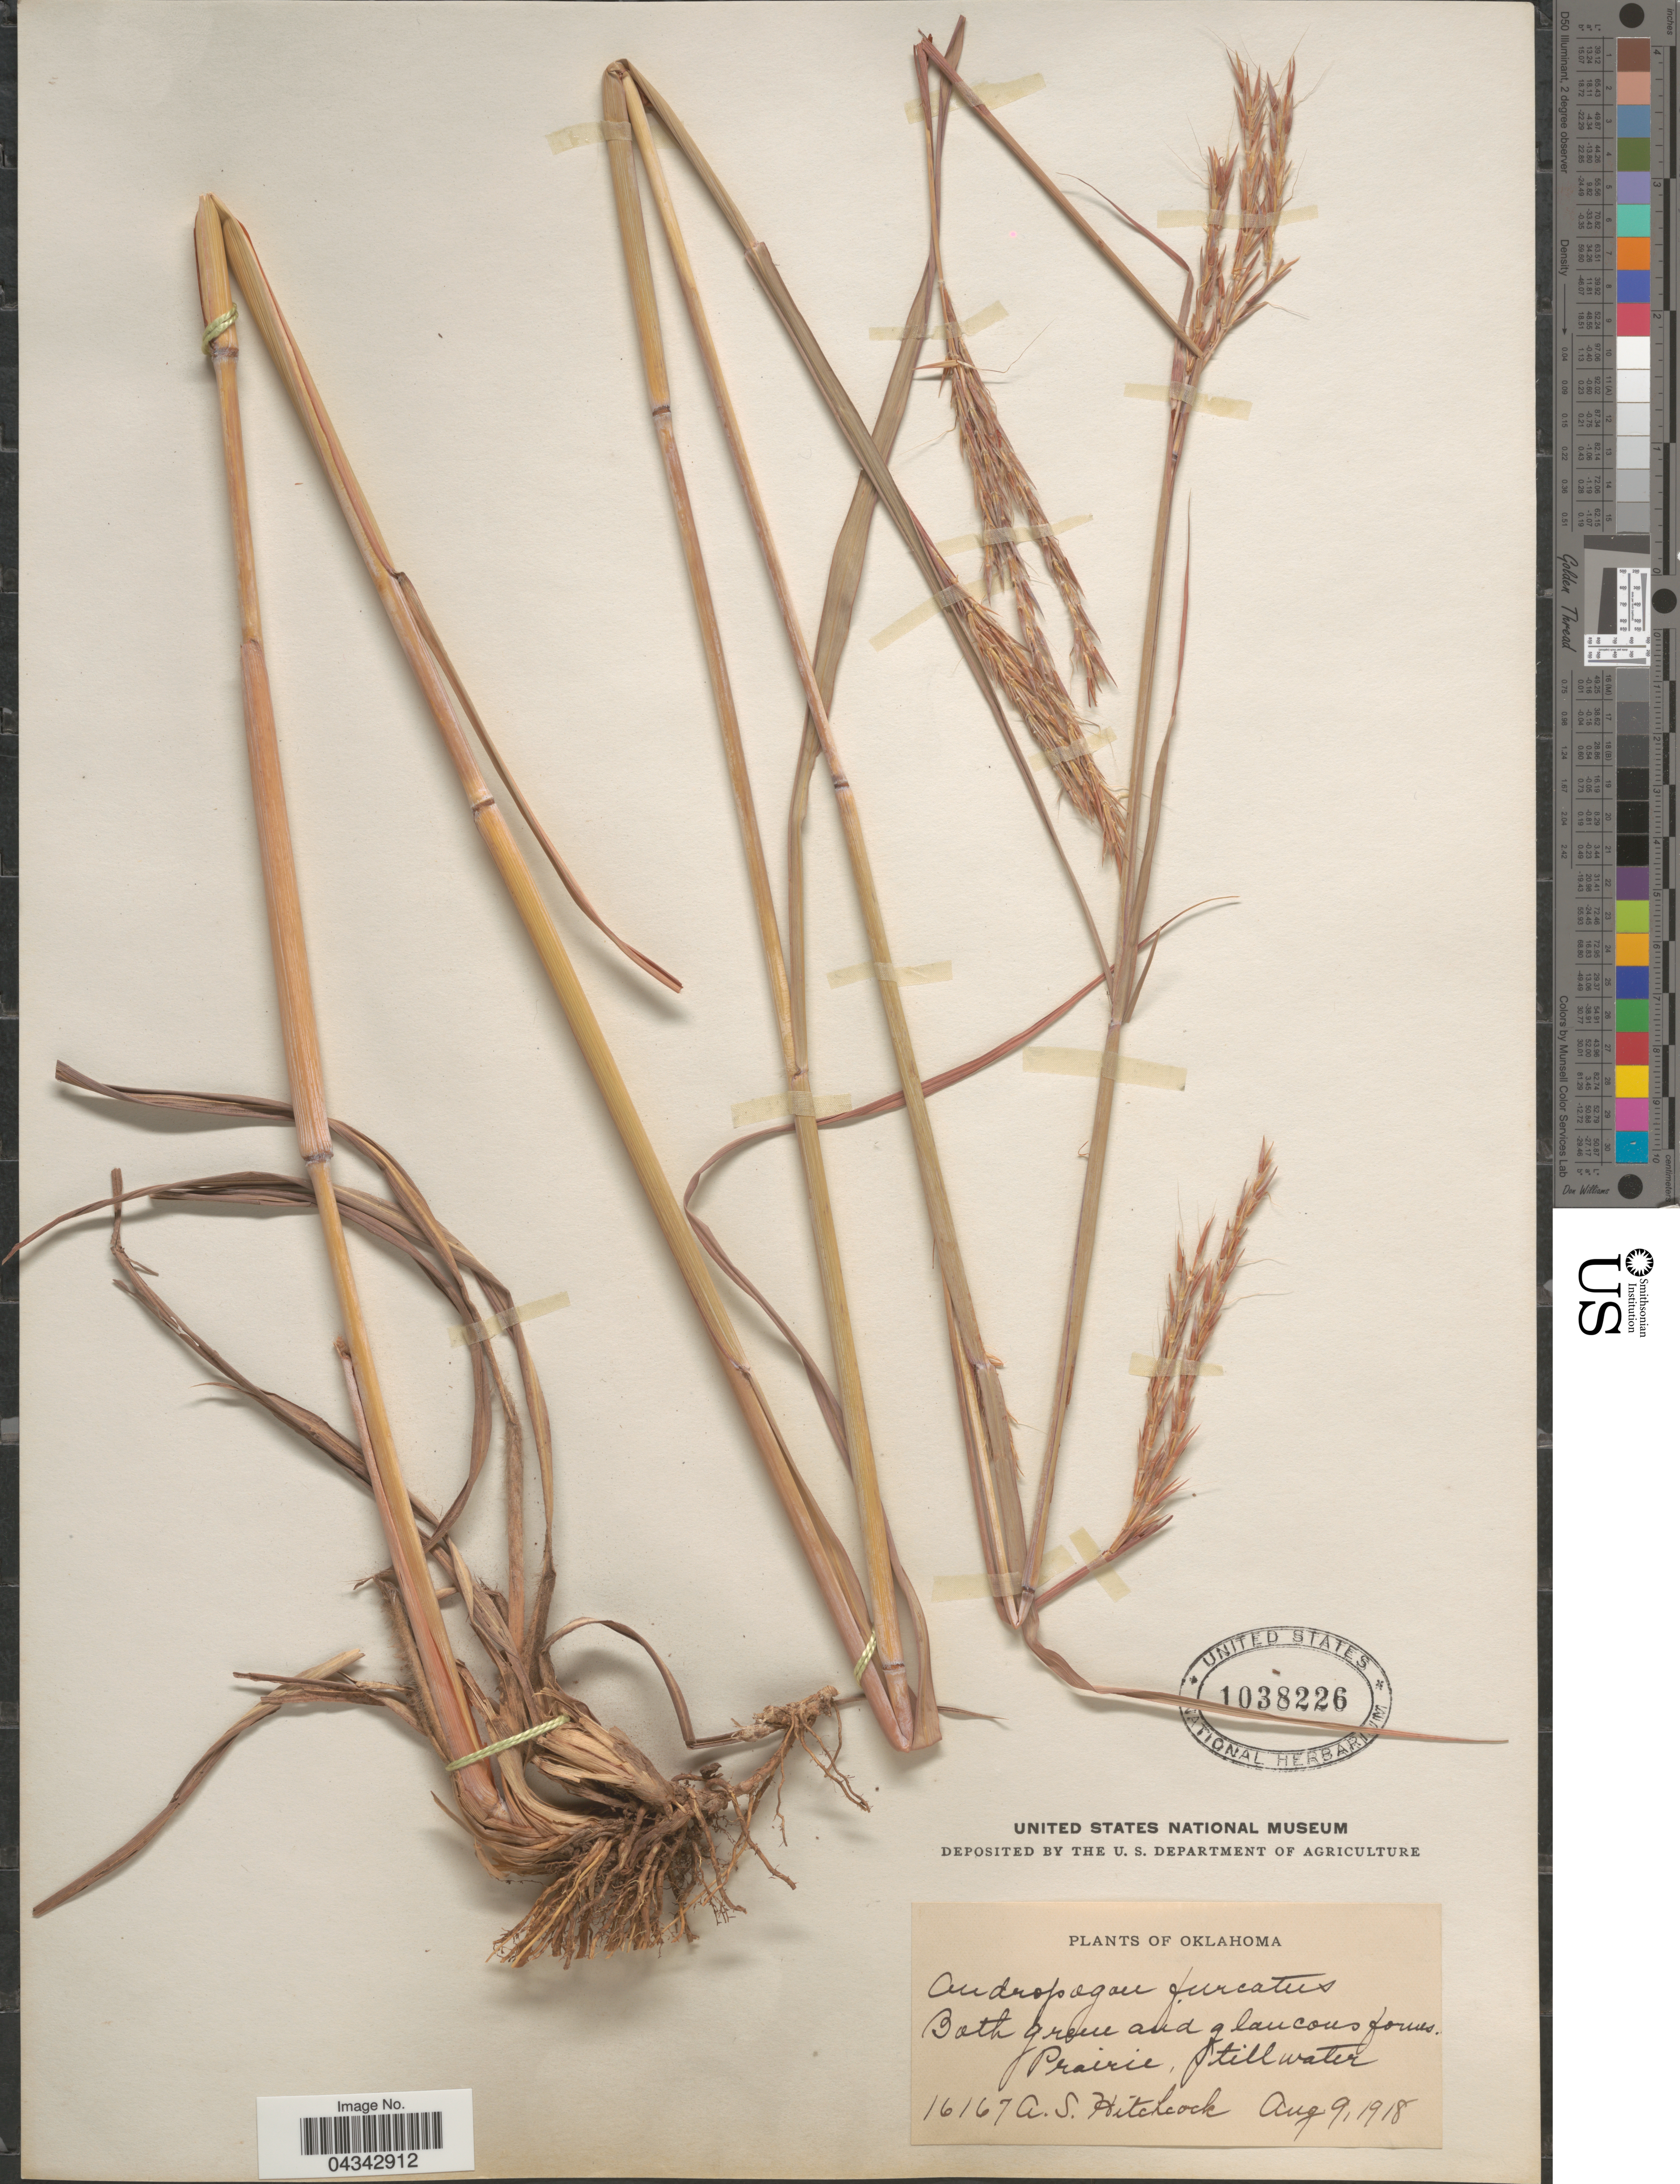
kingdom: Plantae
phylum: Tracheophyta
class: Liliopsida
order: Poales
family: Poaceae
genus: Andropogon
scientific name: Andropogon gerardii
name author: Vitman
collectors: A. S. Hitchcock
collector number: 16167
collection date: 1918-08-09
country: United States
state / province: Oklahoma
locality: Stillwater.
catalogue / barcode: US 1038226